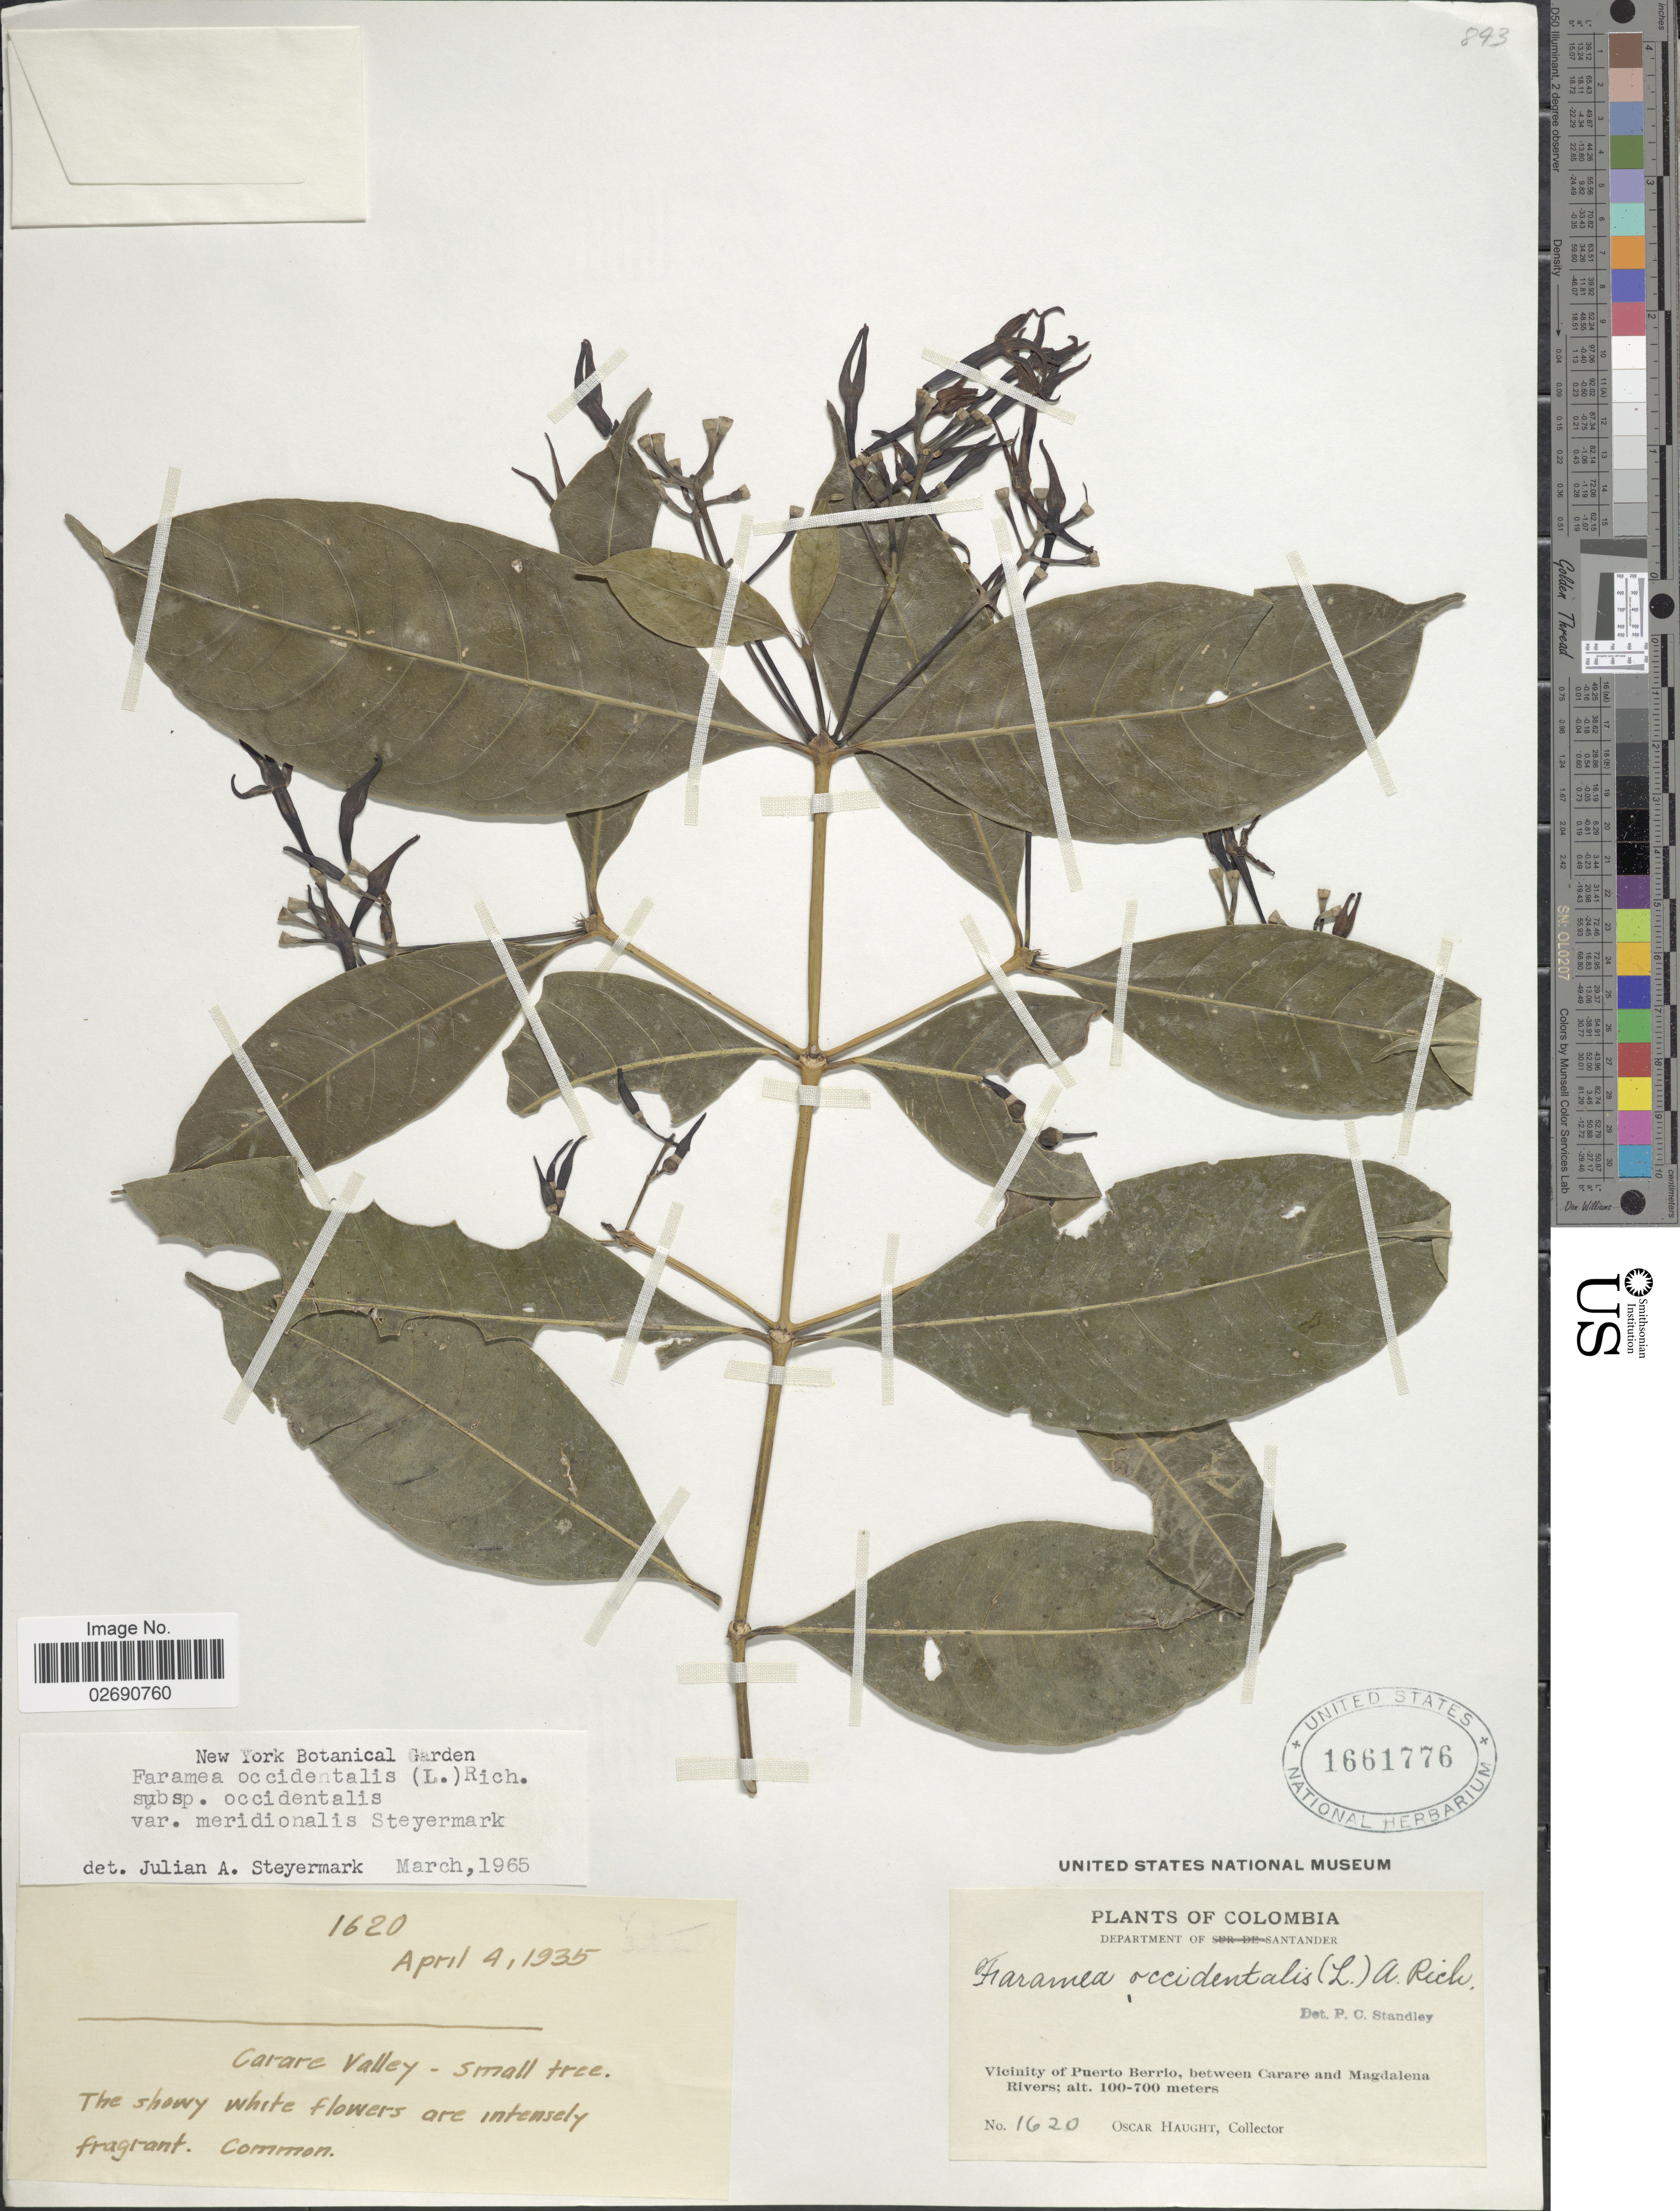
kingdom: Plantae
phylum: Tracheophyta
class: Magnoliopsida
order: Gentianales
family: Rubiaceae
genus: Faramea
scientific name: Faramea occidentalis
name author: (L.) A. Rich.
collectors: O. Haught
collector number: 1620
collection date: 1935-04-04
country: Colombia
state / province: Santander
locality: Department of Santander, Vicinity of Puerto Berrio, between Carare and Magdalena Rivers, Carare Valley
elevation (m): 100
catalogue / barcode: US 1661776